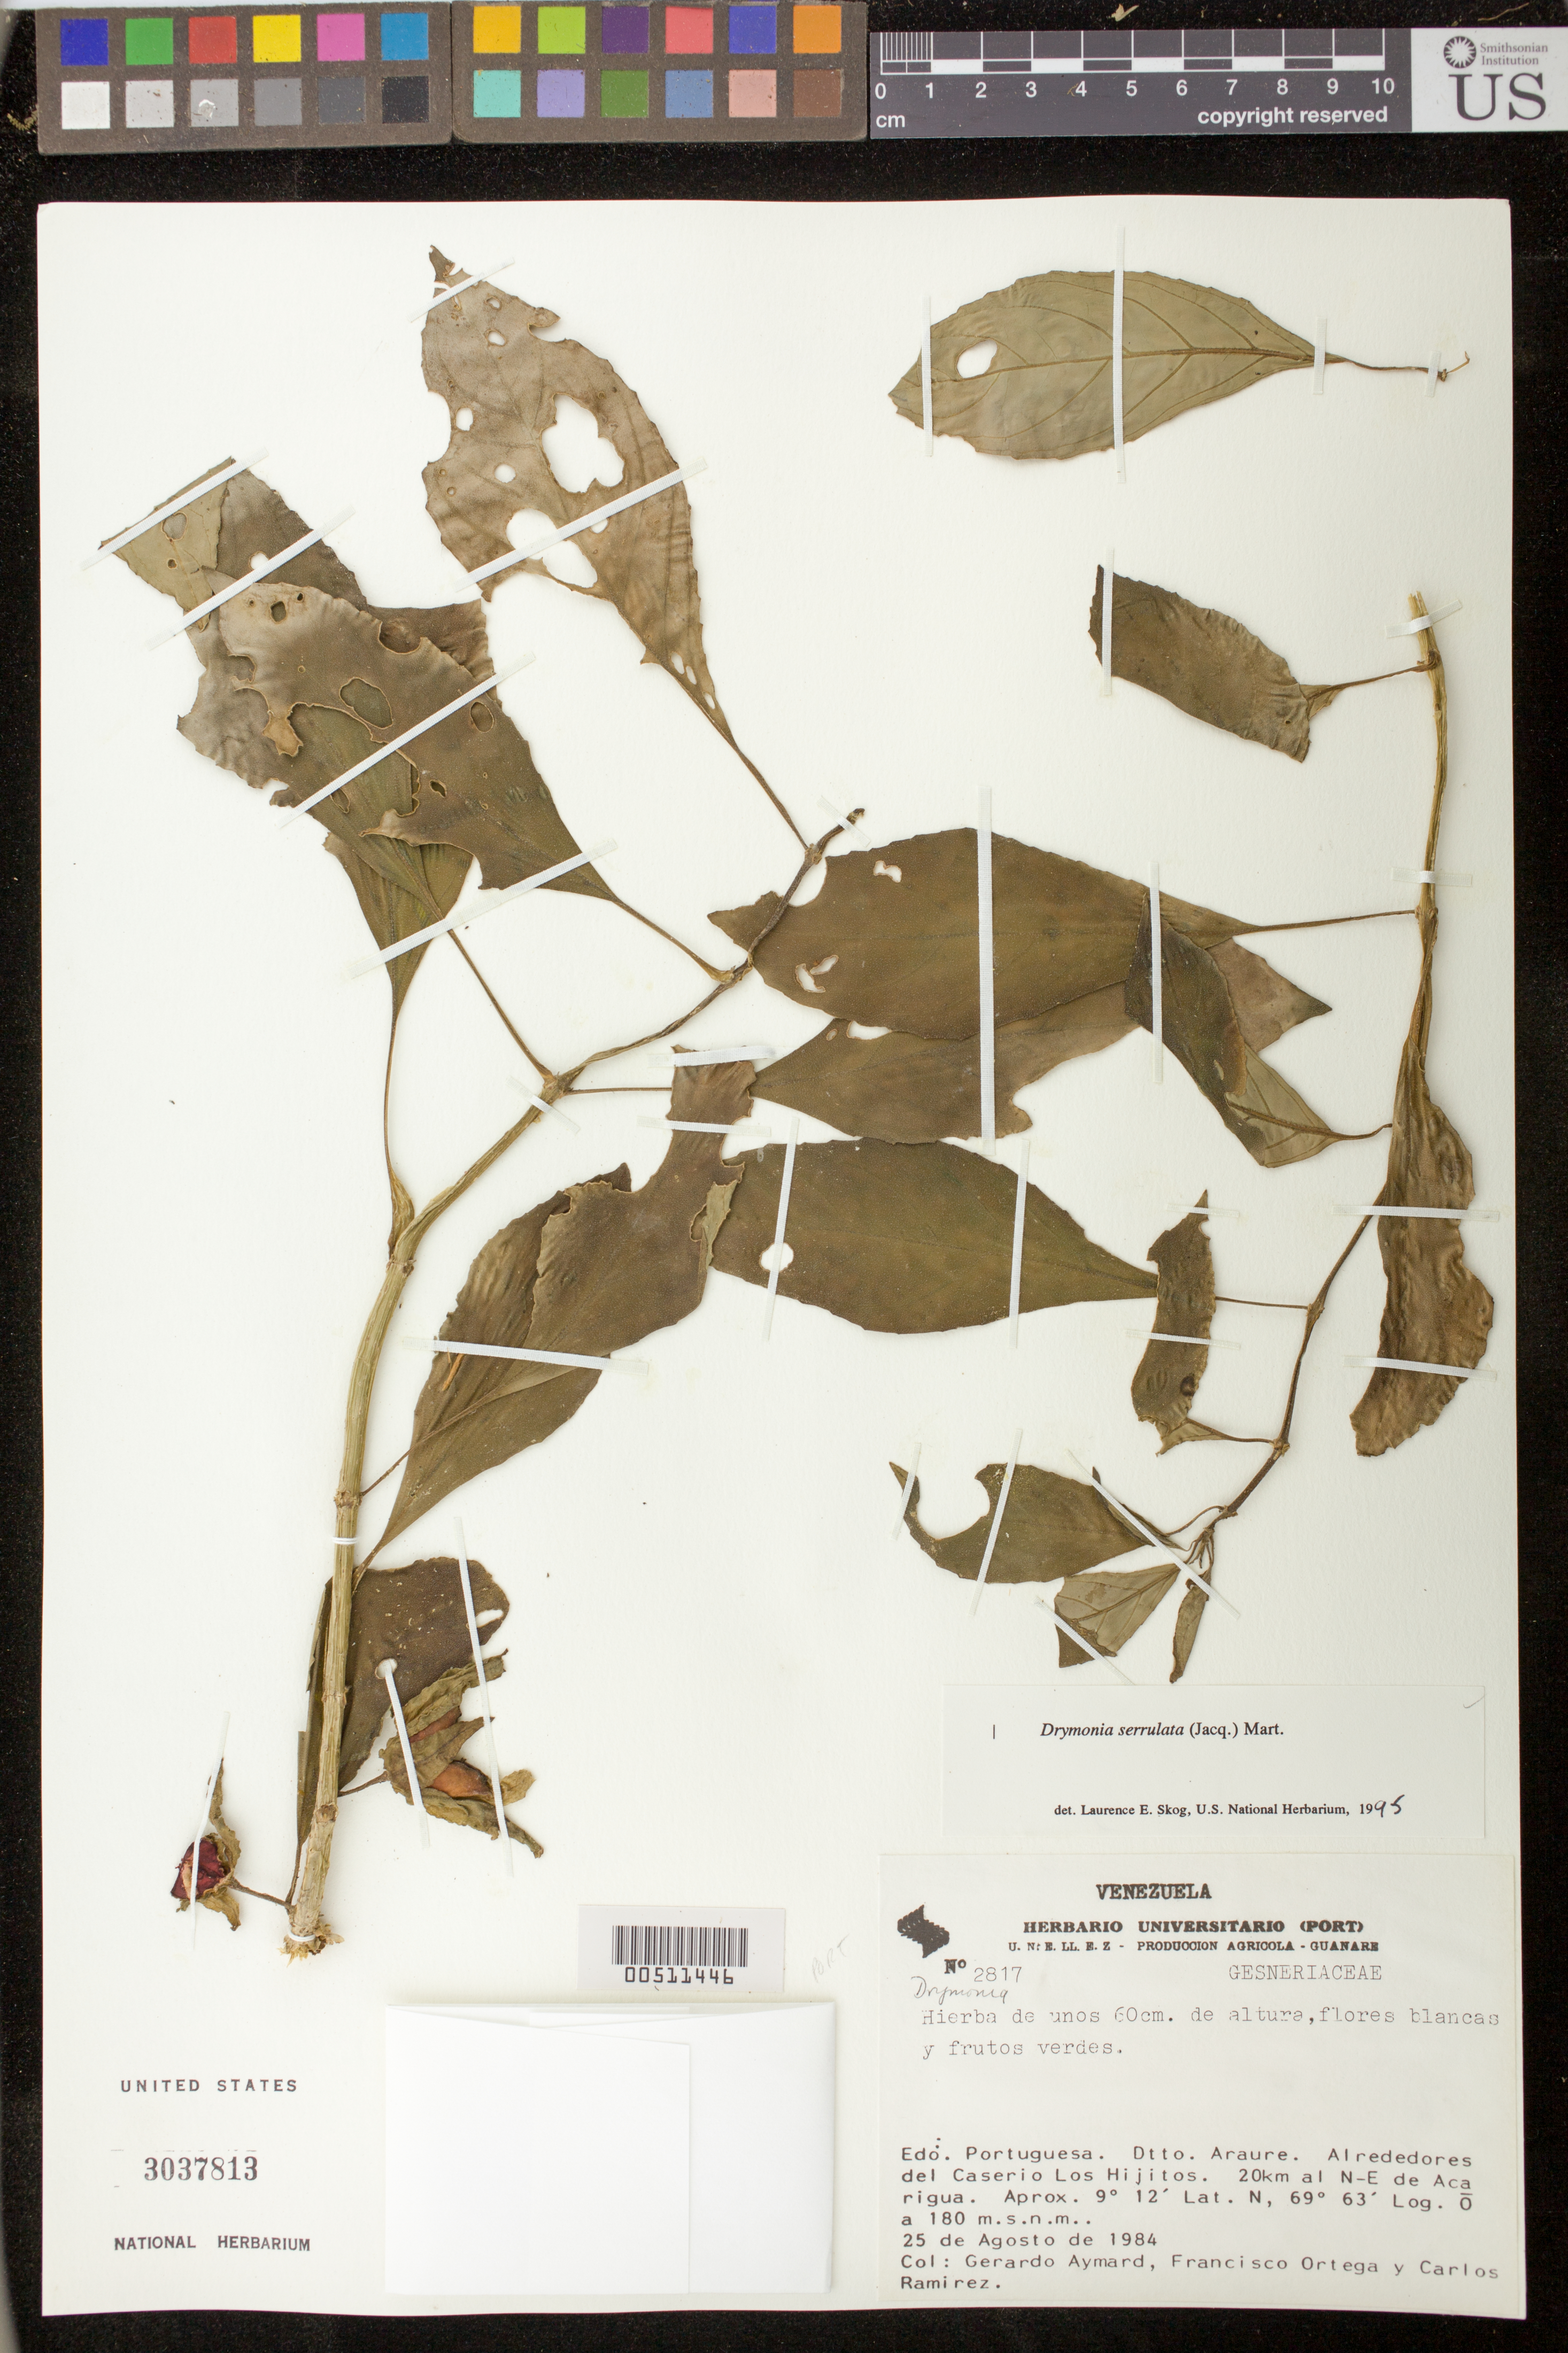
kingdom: Plantae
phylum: Tracheophyta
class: Magnoliopsida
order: Lamiales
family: Gesneriaceae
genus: Drymonia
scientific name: Drymonia serrulata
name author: (Jacq.) Mart.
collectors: G. A. Aymard, F. J. Ortega & C. Ramirez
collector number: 2817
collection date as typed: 25 Aug 1984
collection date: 1984-08-25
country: Venezuela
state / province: Portuguesa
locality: Araure, alrededores del Caserio Los Hijitos, NE of Acarigua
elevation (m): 55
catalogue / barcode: US 3037813